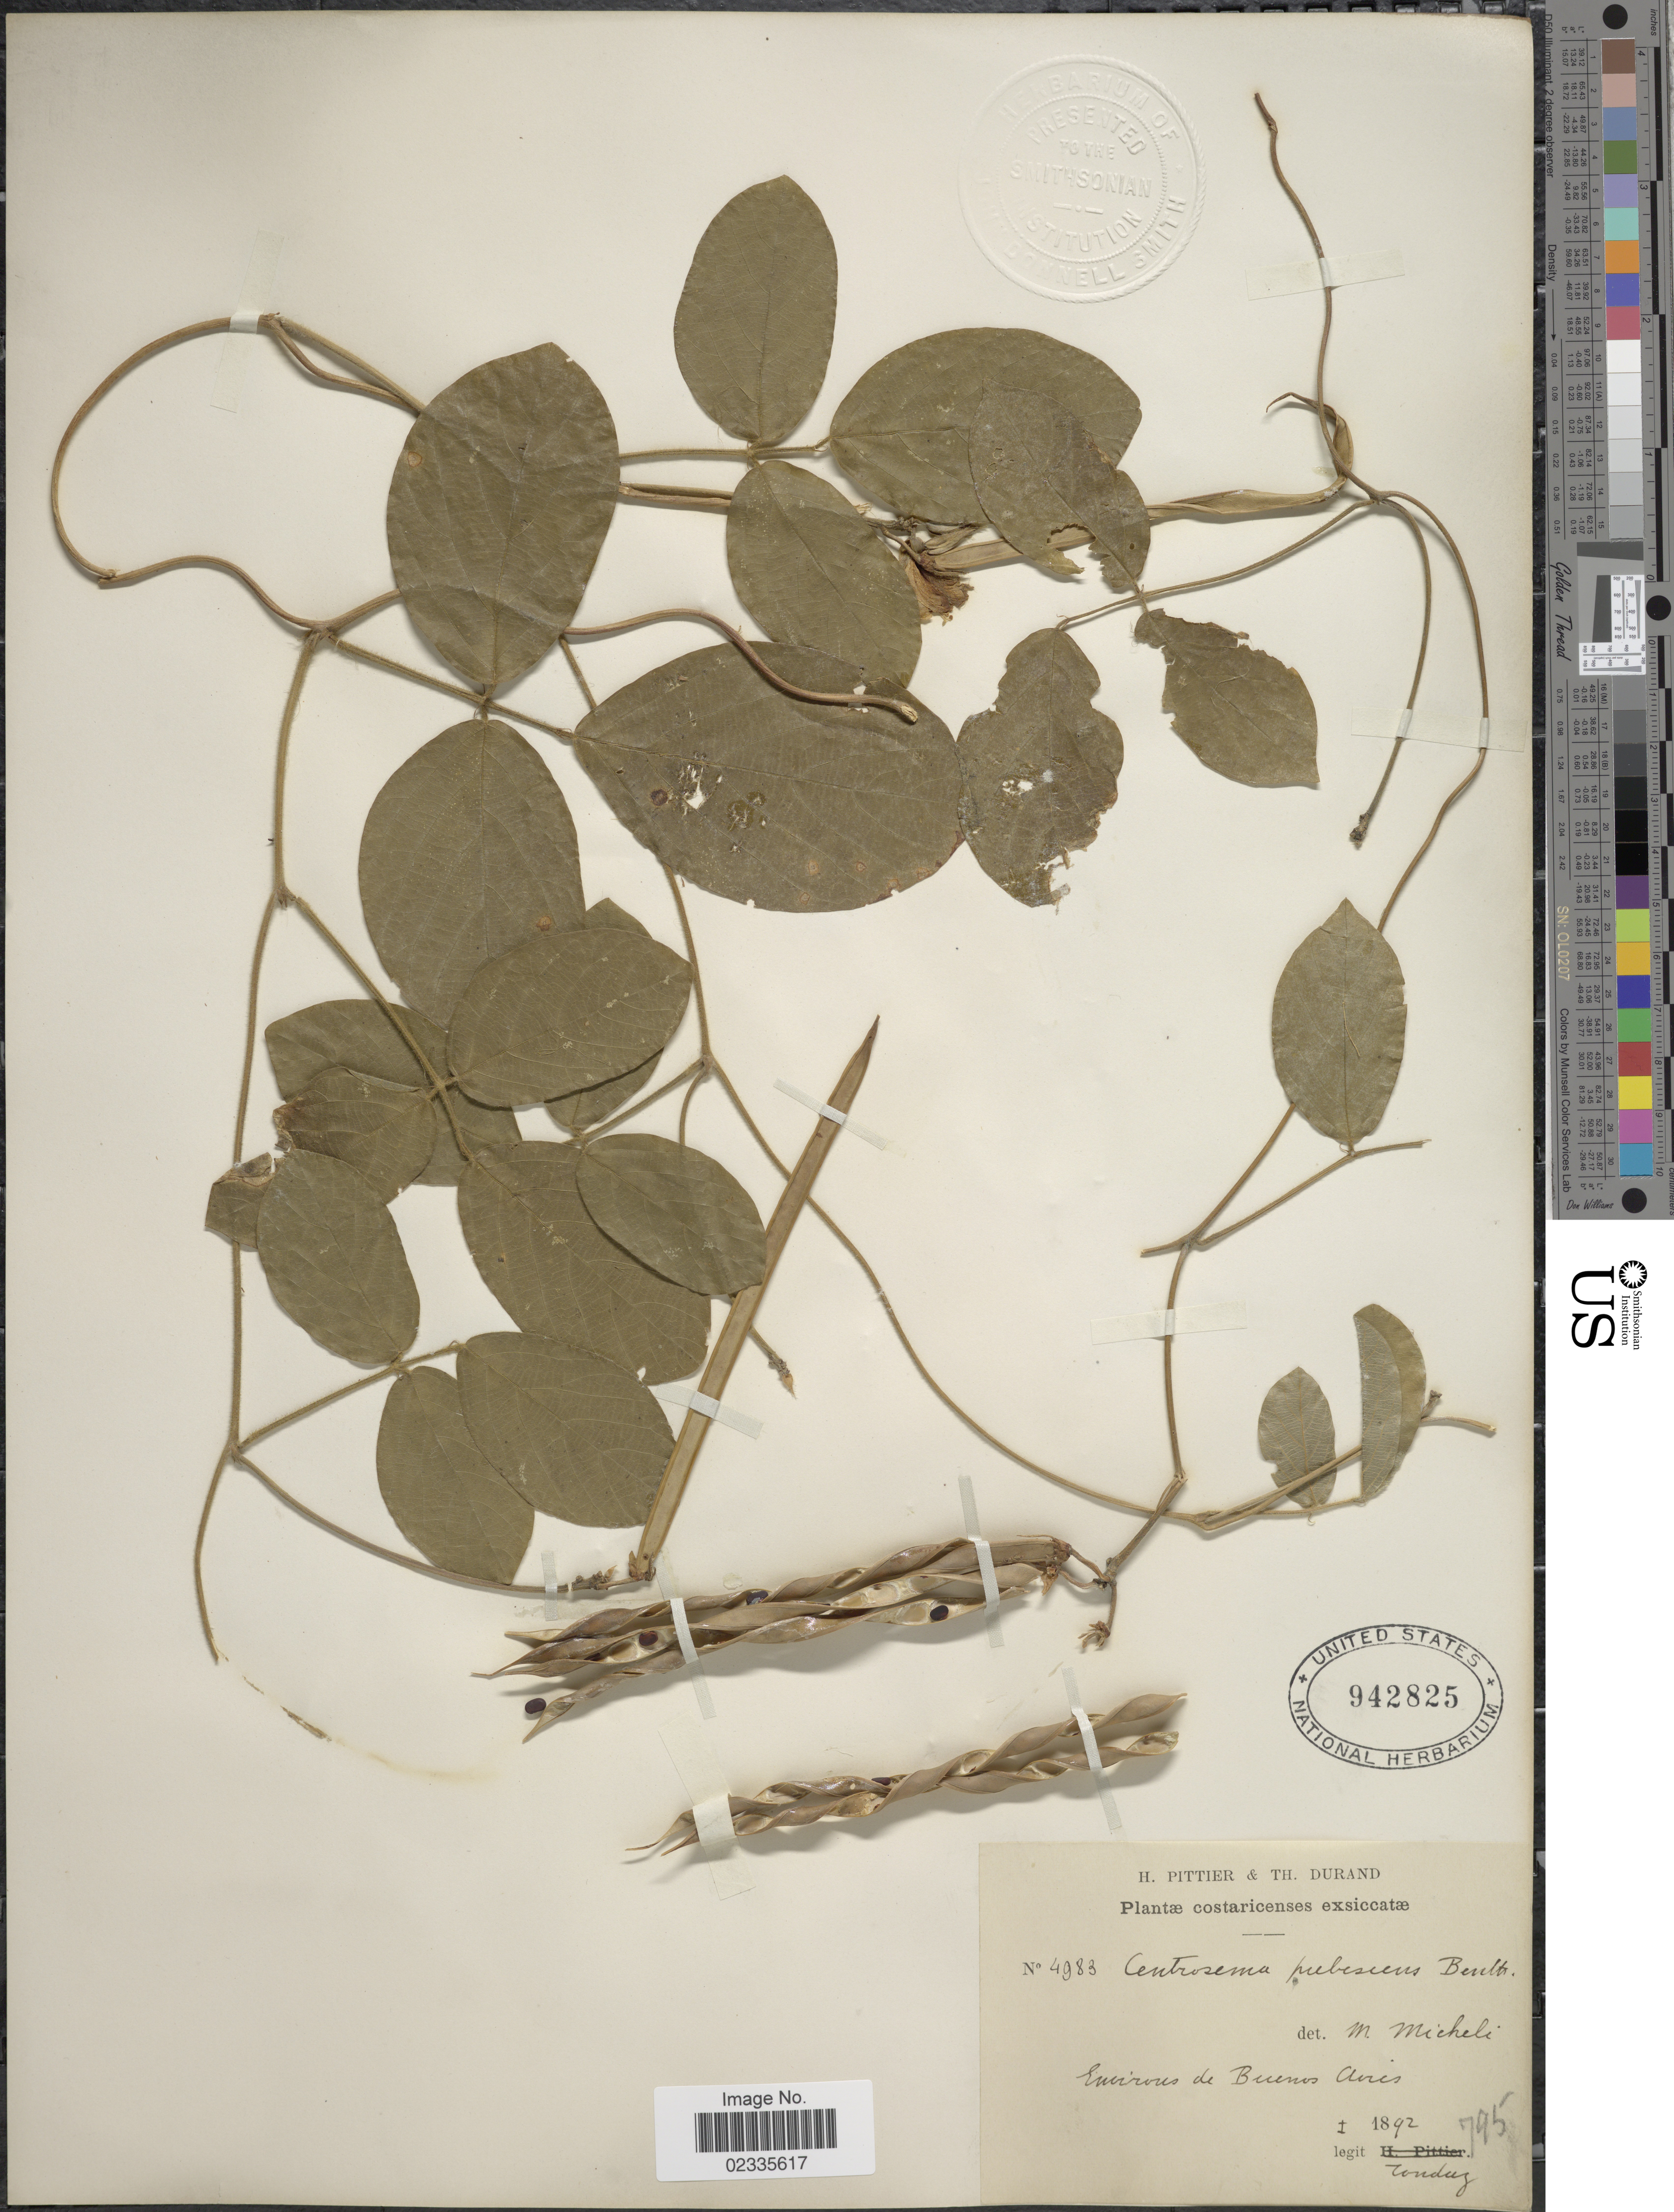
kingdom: Plantae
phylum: Tracheophyta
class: Magnoliopsida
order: Fabales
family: Fabaceae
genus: Centrosema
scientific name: Centrosema pubescens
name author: Benth.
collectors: A. Tonduz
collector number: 4983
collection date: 1892-01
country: Costa Rica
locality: Environs de Buenos Aires.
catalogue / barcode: US 942825